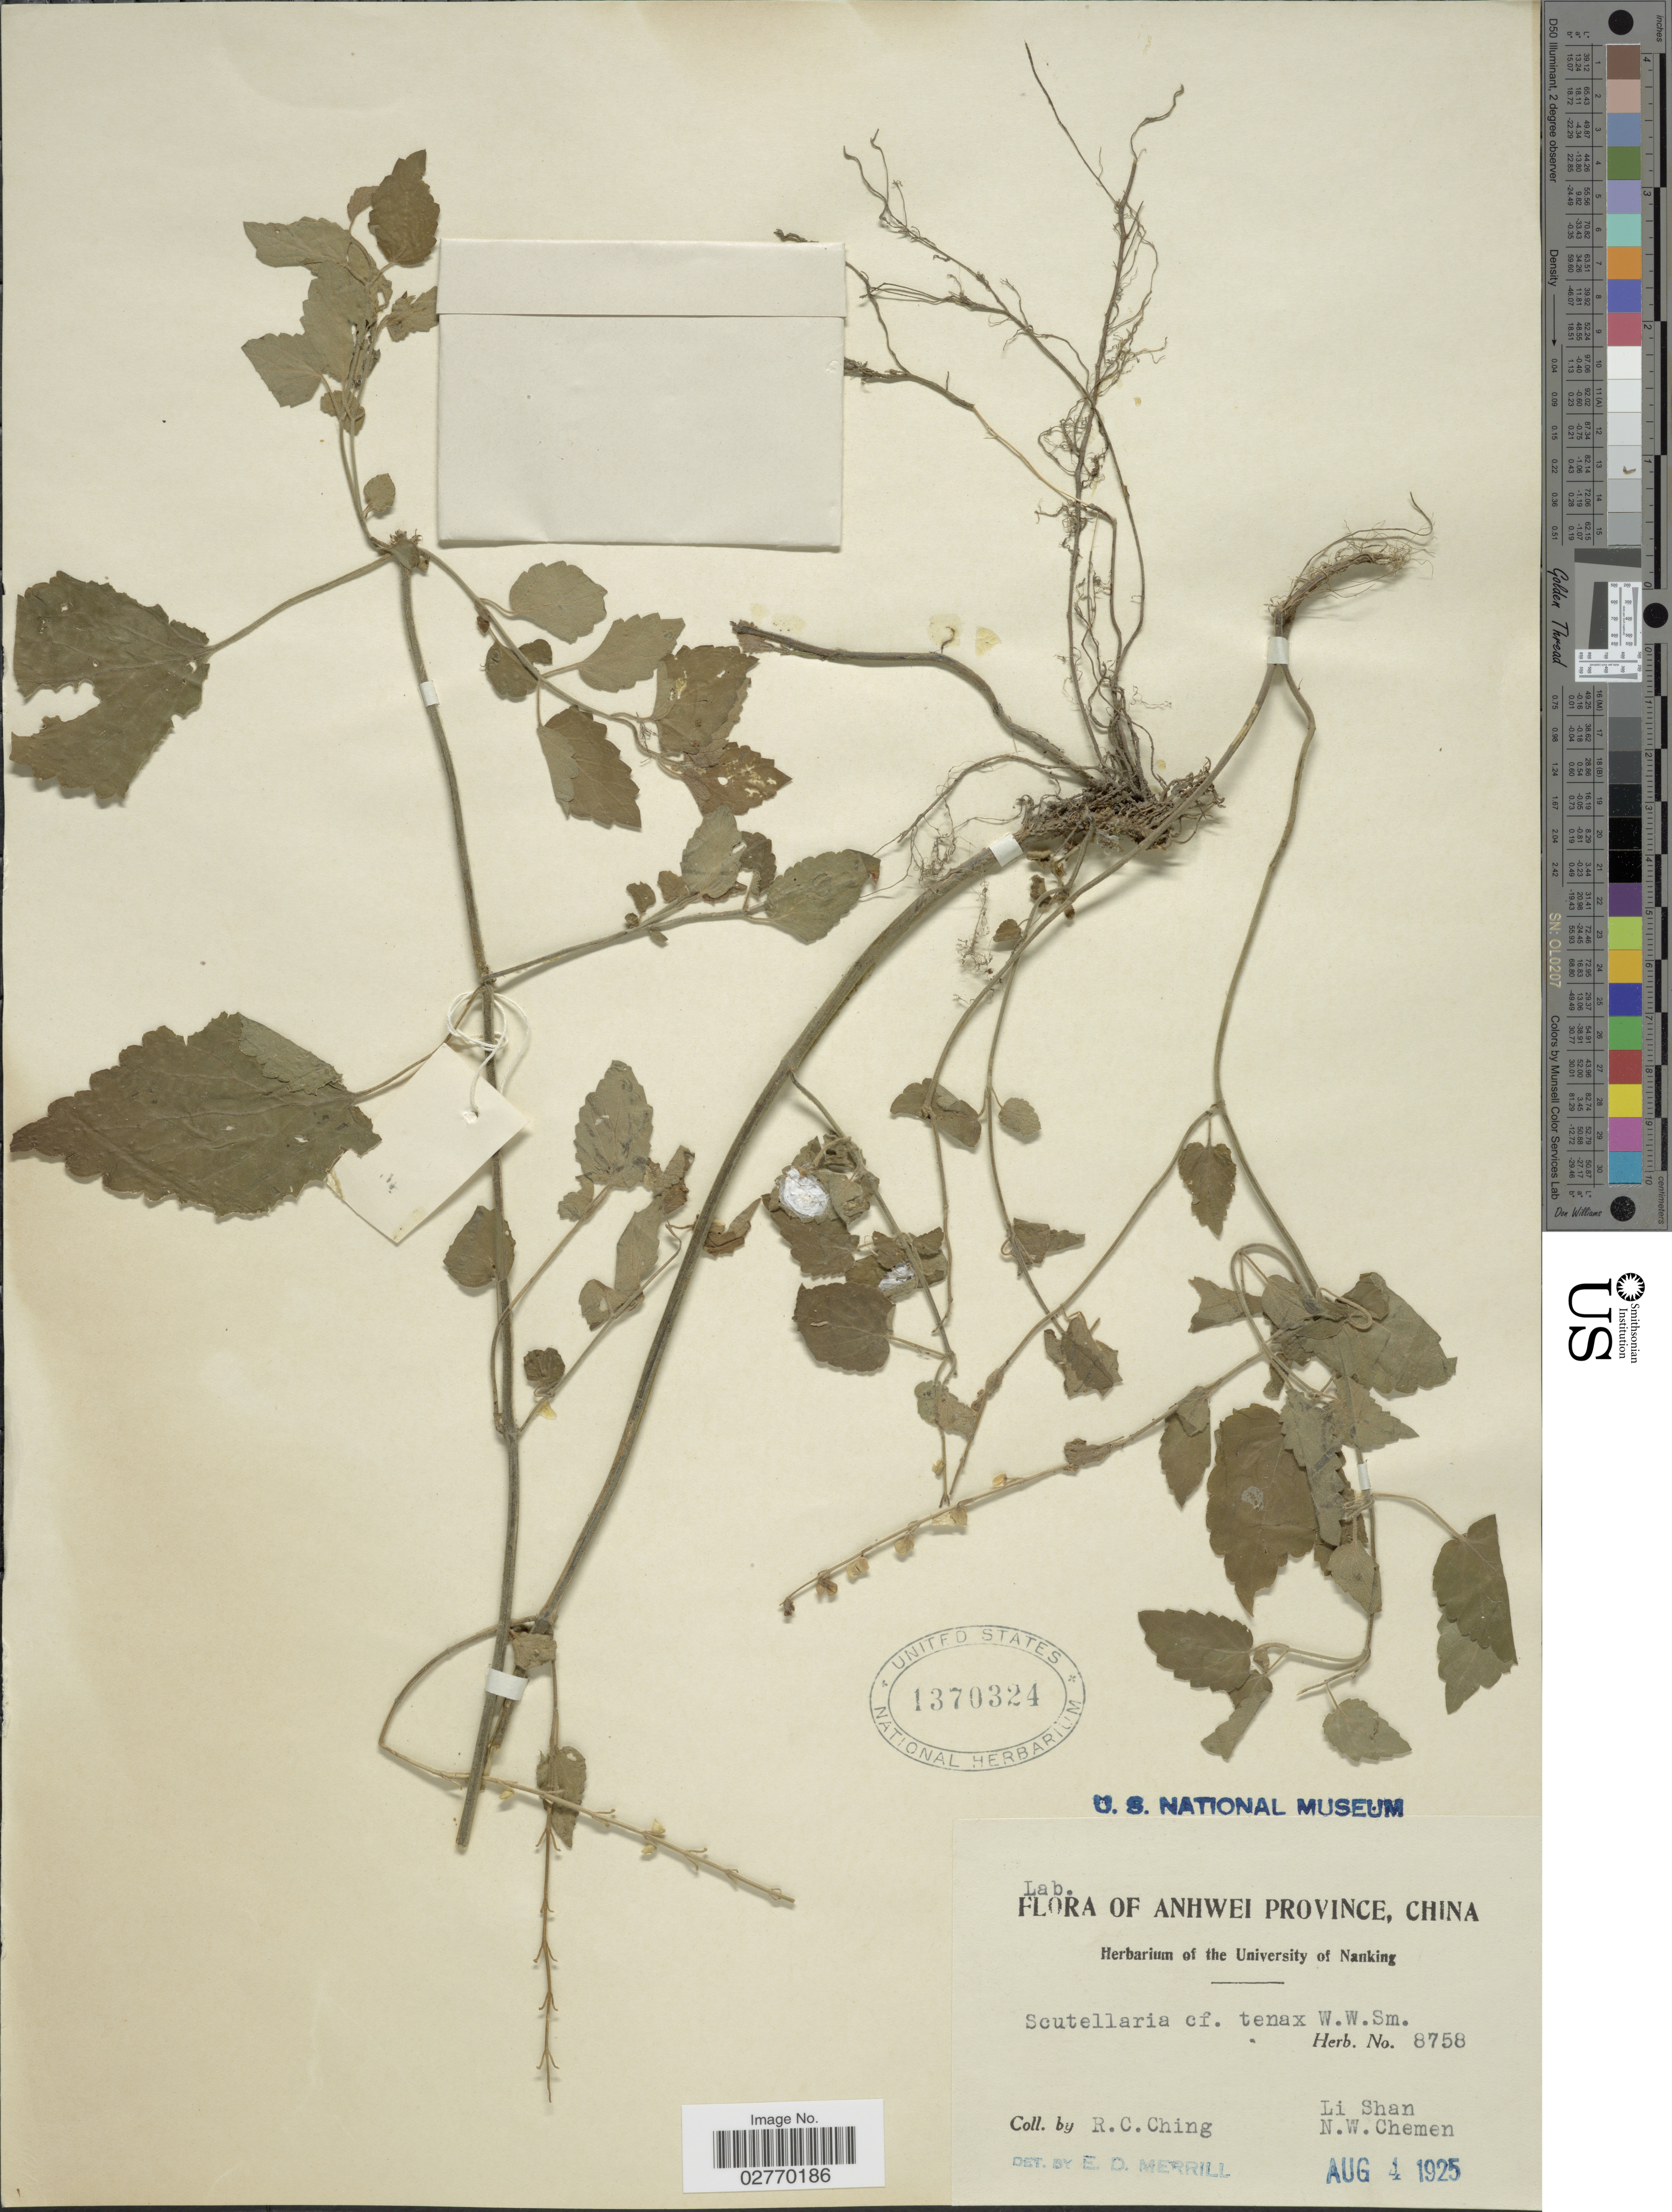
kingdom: Plantae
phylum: Tracheophyta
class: Magnoliopsida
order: Lamiales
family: Lamiaceae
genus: Scutellaria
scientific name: Scutellaria tenax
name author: W.W. Sm.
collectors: R. C. Ching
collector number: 8758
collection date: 1925-08-04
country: China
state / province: Anhui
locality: Anhwei Province. Li Shan, N.W. Chemen.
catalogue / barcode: US 1370324